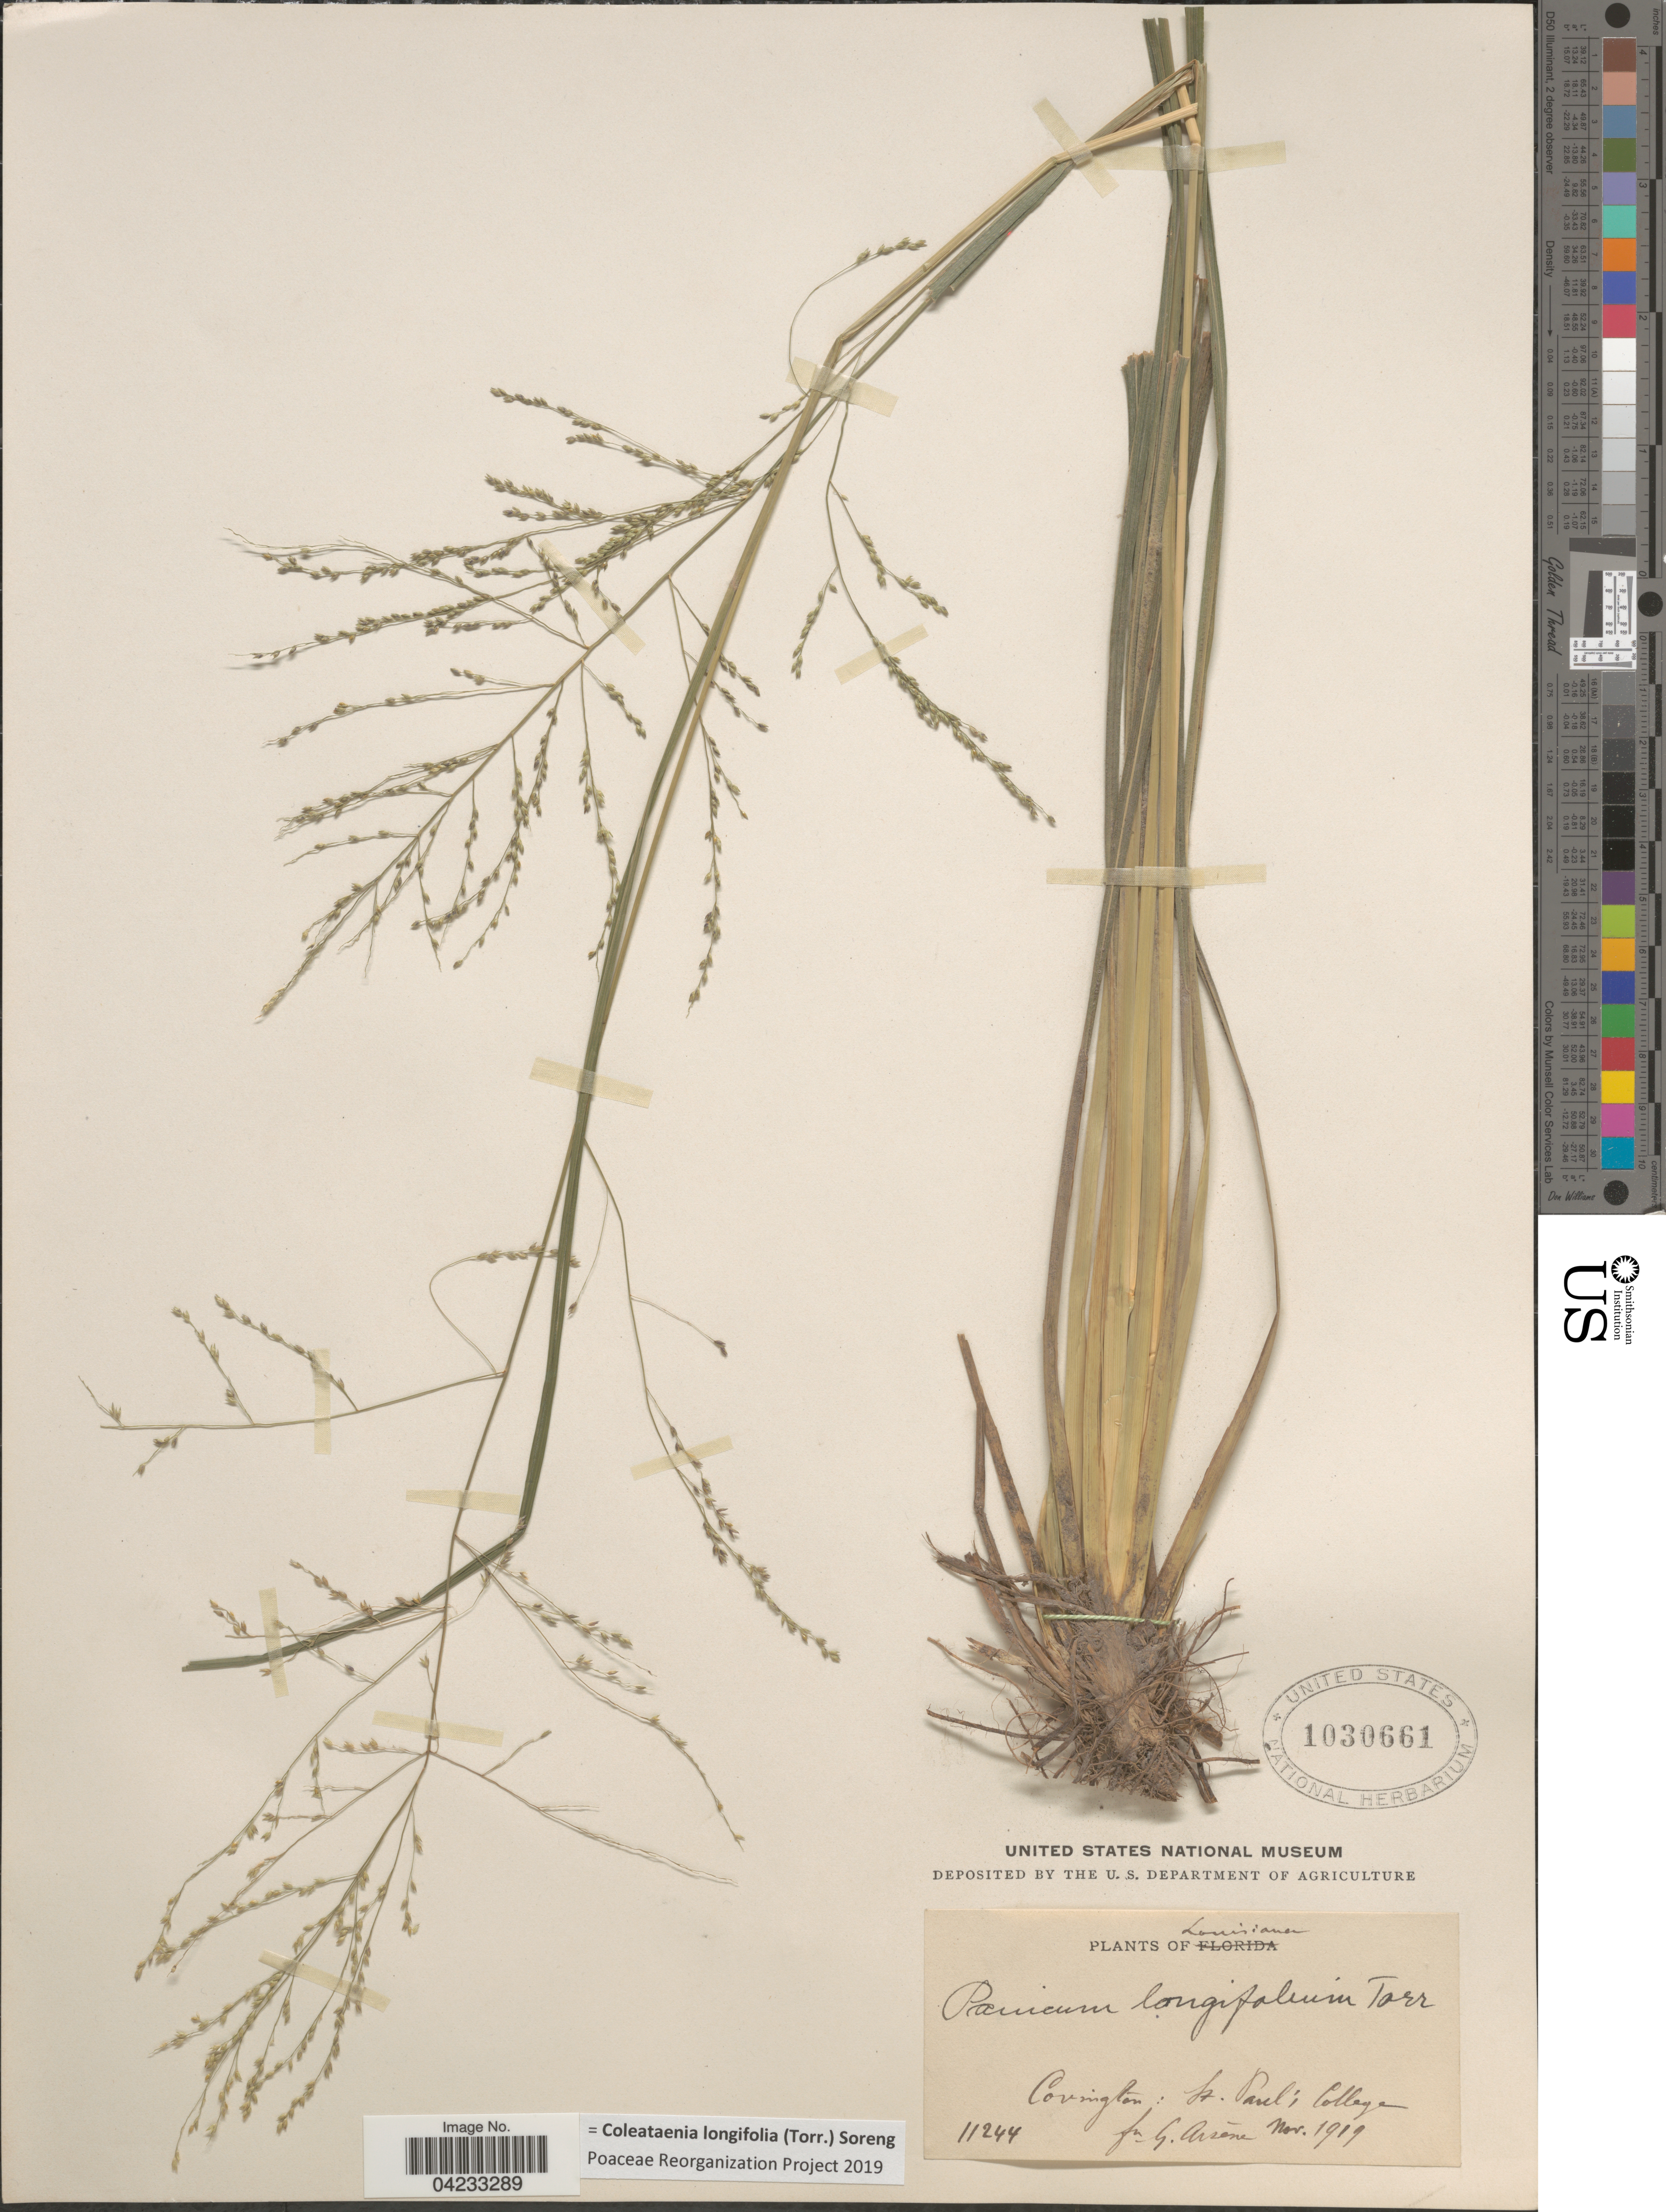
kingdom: Plantae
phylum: Tracheophyta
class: Liliopsida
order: Poales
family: Poaceae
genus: Coleataenia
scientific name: Coleataenia longifolia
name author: (Torr.) Soreng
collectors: Bro. G. Arsène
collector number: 11244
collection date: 1919-11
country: United States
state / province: Louisiana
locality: Covington: St. Paul; College.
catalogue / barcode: US 1030661